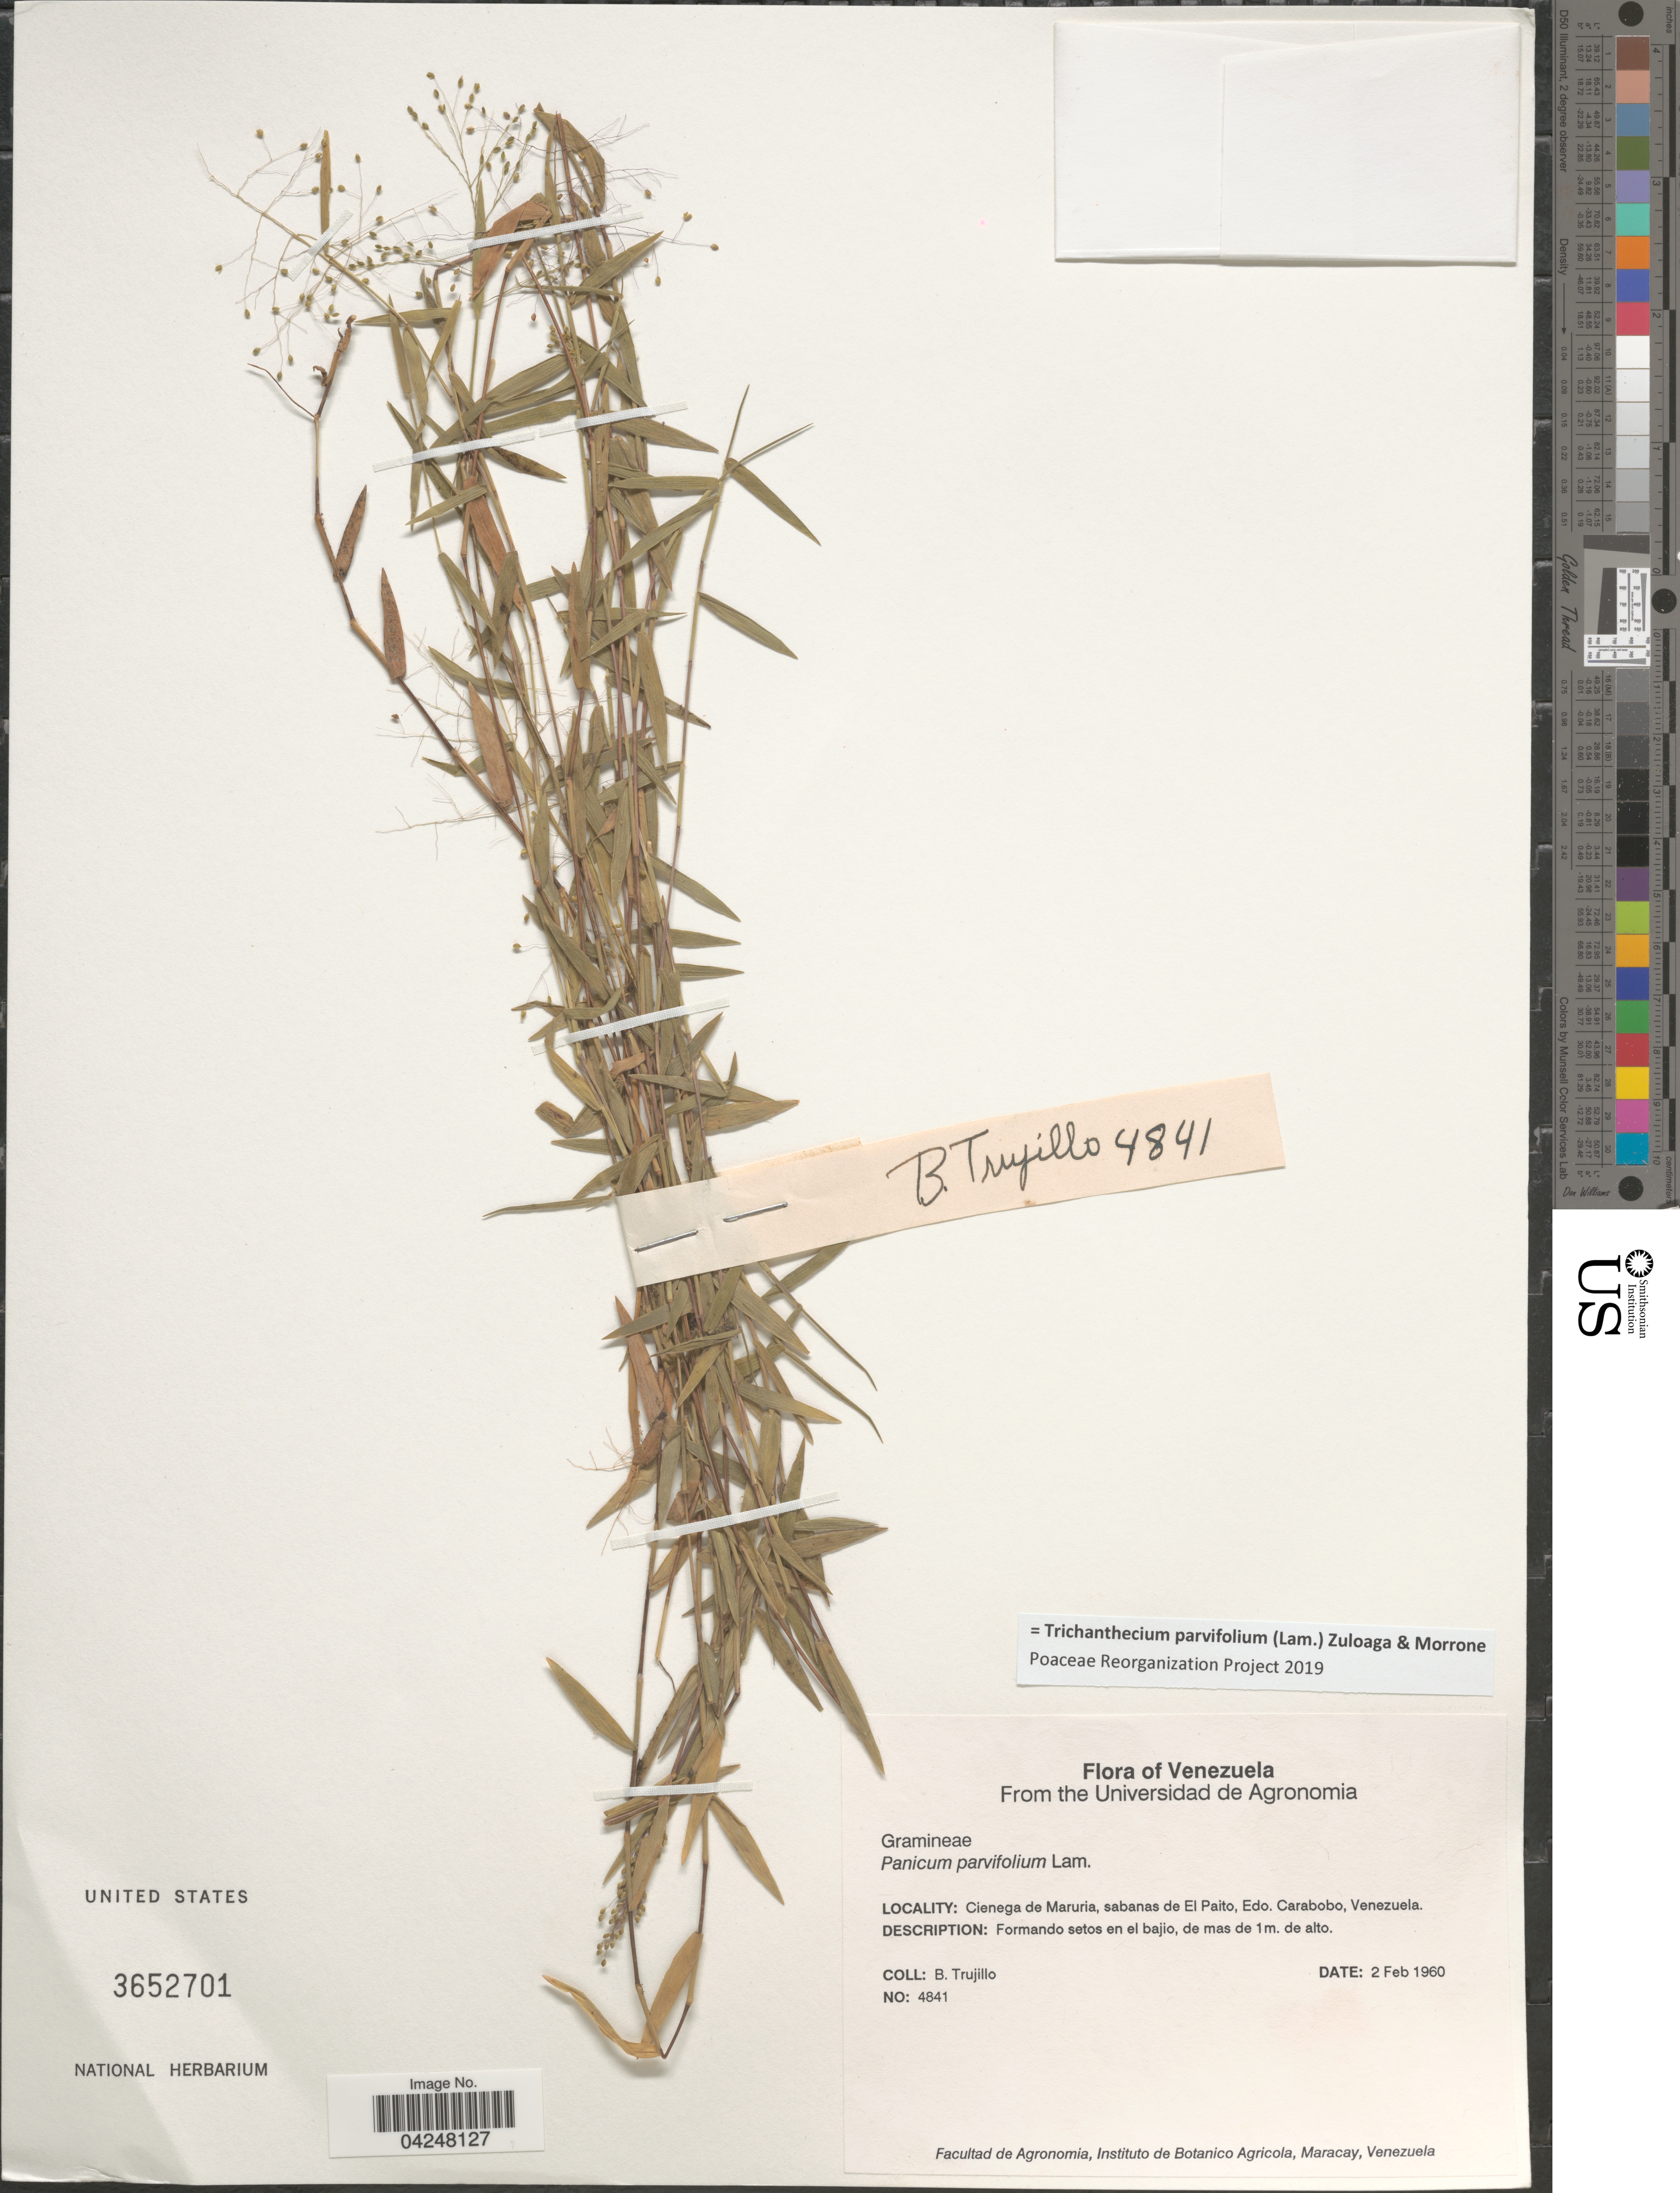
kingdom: Plantae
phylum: Tracheophyta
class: Liliopsida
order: Poales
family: Poaceae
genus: Trichanthecium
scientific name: Trichanthecium parvifolium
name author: (Lam.) Zuloaga & Morrone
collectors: B. Trujillo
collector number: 4841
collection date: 1960-02-02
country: Venezuela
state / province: Carabobo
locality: Cienega de Maruria, sabanas de El Paito.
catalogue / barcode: US 3652701